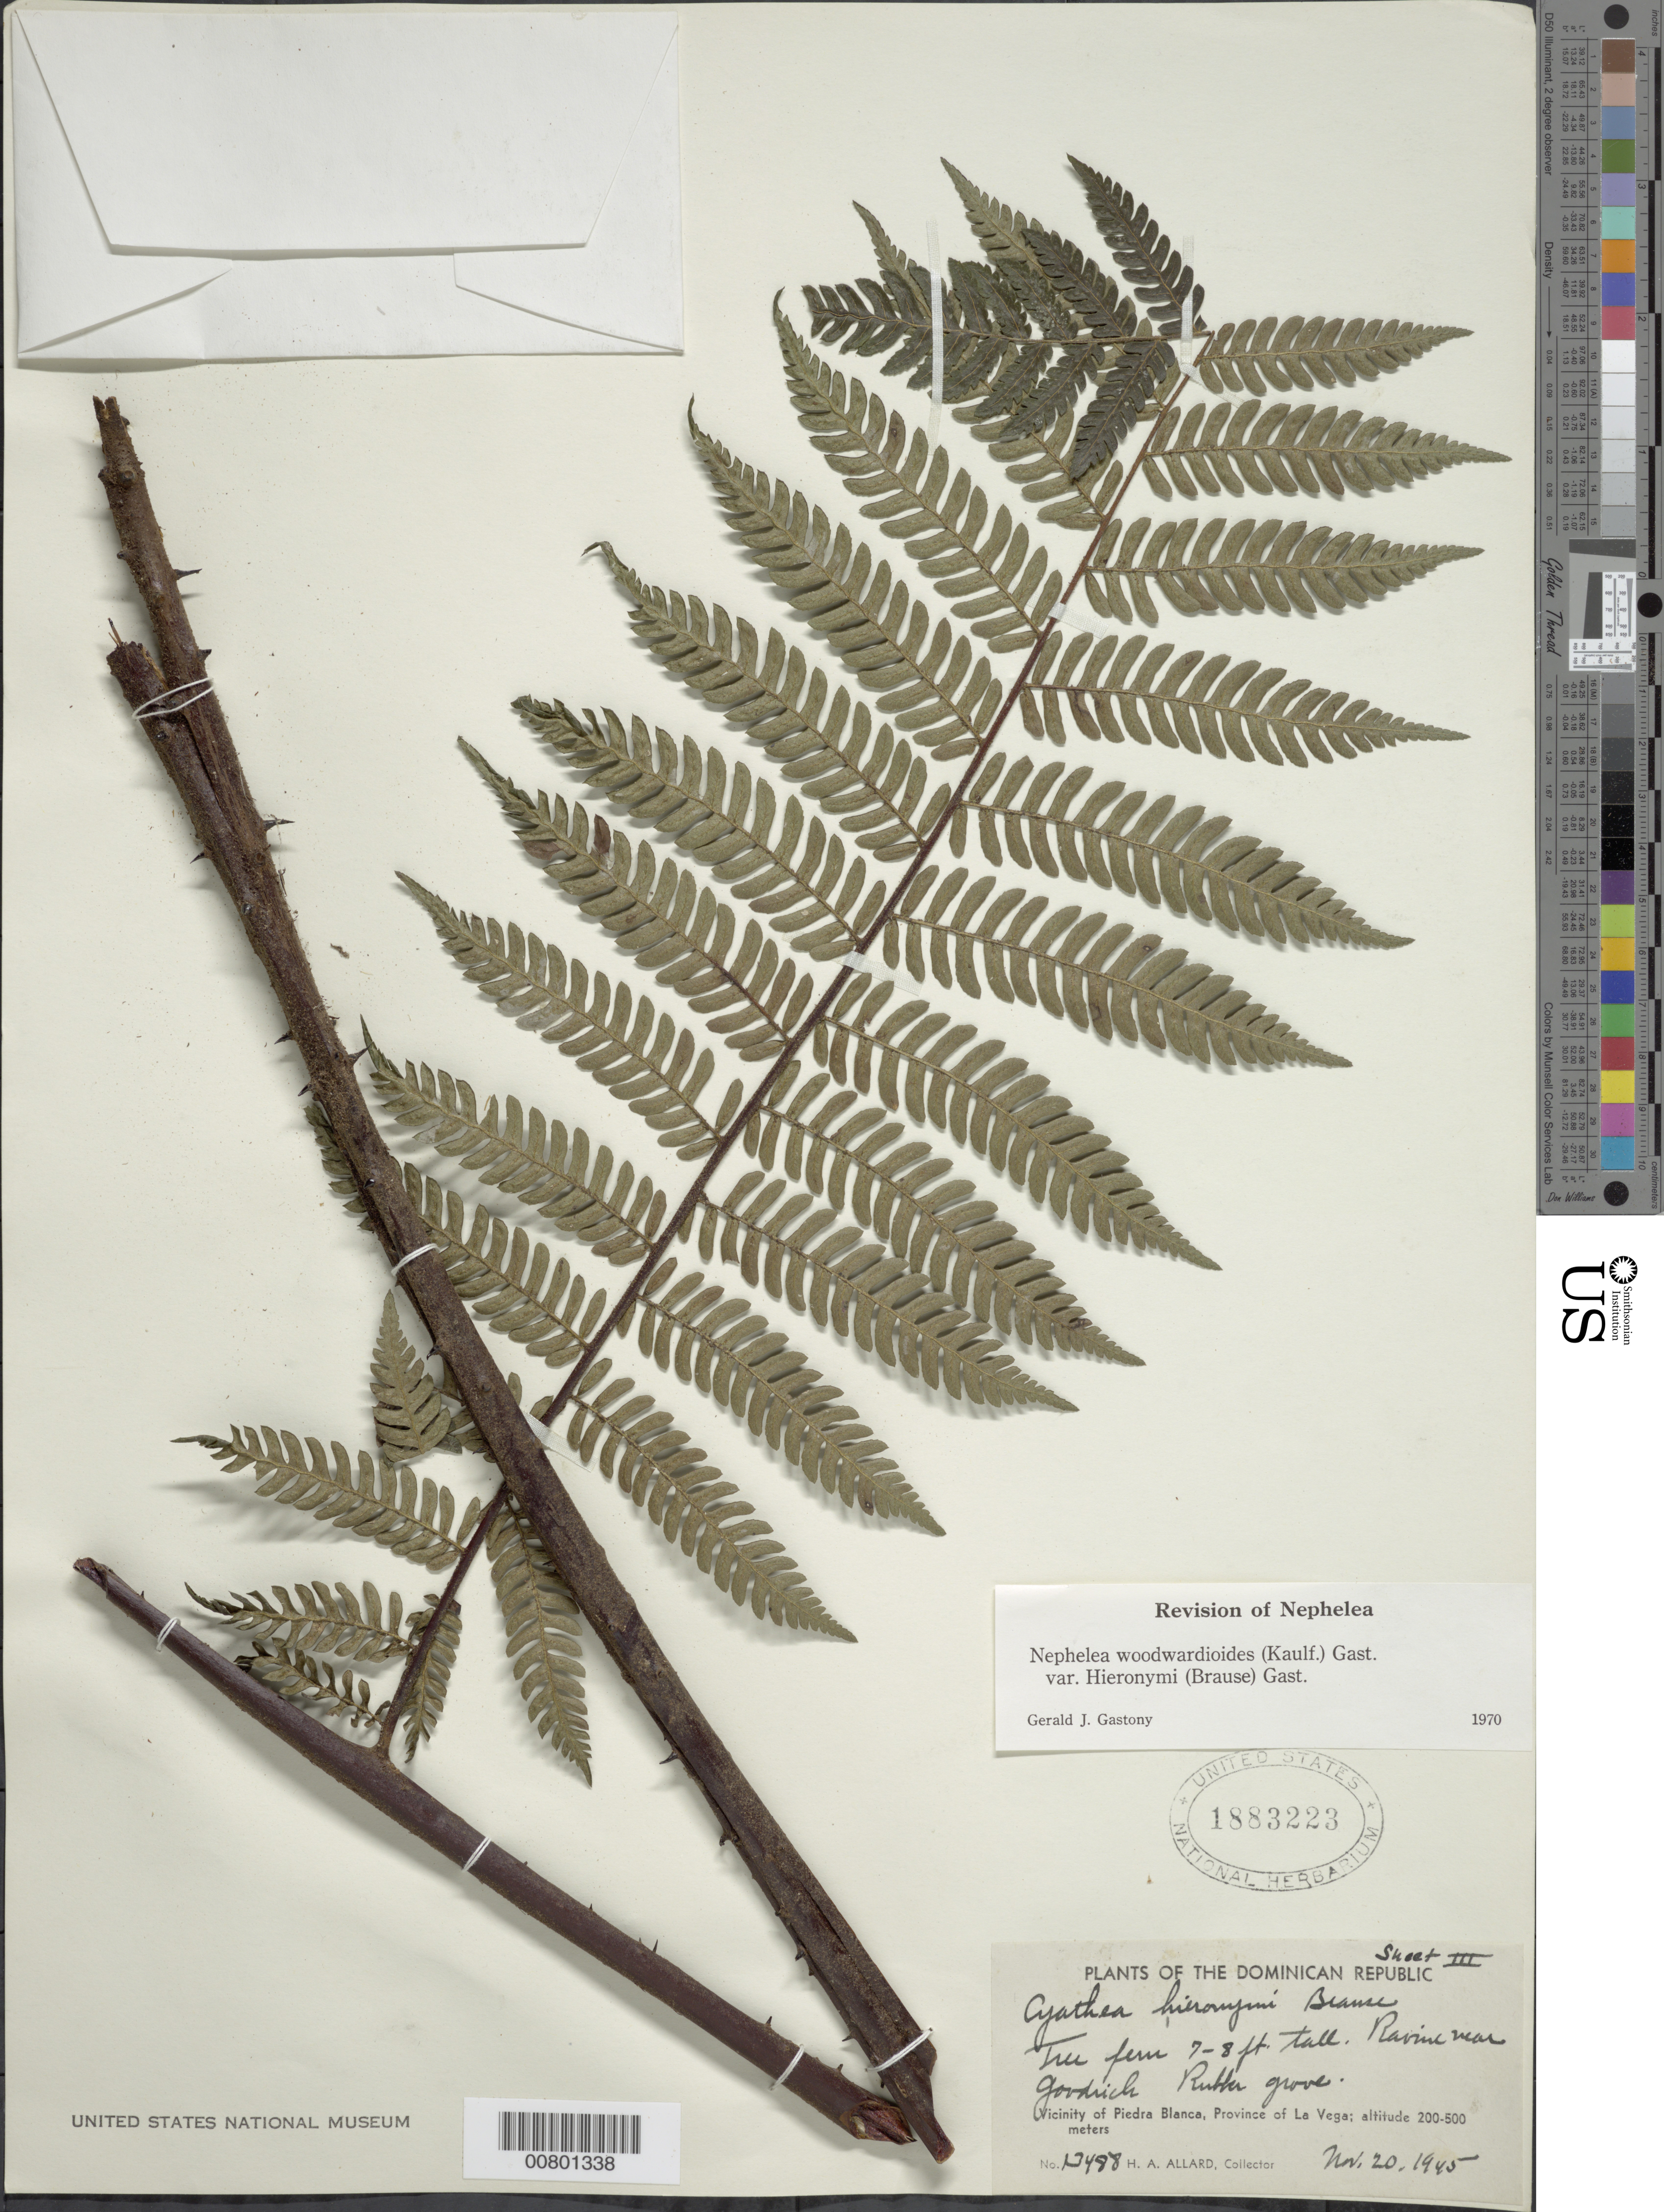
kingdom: Plantae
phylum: Tracheophyta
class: Polypodiopsida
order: Cyatheales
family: Cyatheaceae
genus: Alsophila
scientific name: Alsophila woodwardioides var. hieronymii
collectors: H. A. Allard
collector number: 13488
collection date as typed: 20 Nov 1945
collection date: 1945-11-20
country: Dominican Republic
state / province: La Vega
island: Hispaniola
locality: Piedra Blanca, Goodrich Rubber Grove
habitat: Ravine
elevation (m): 200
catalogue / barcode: US 1883223